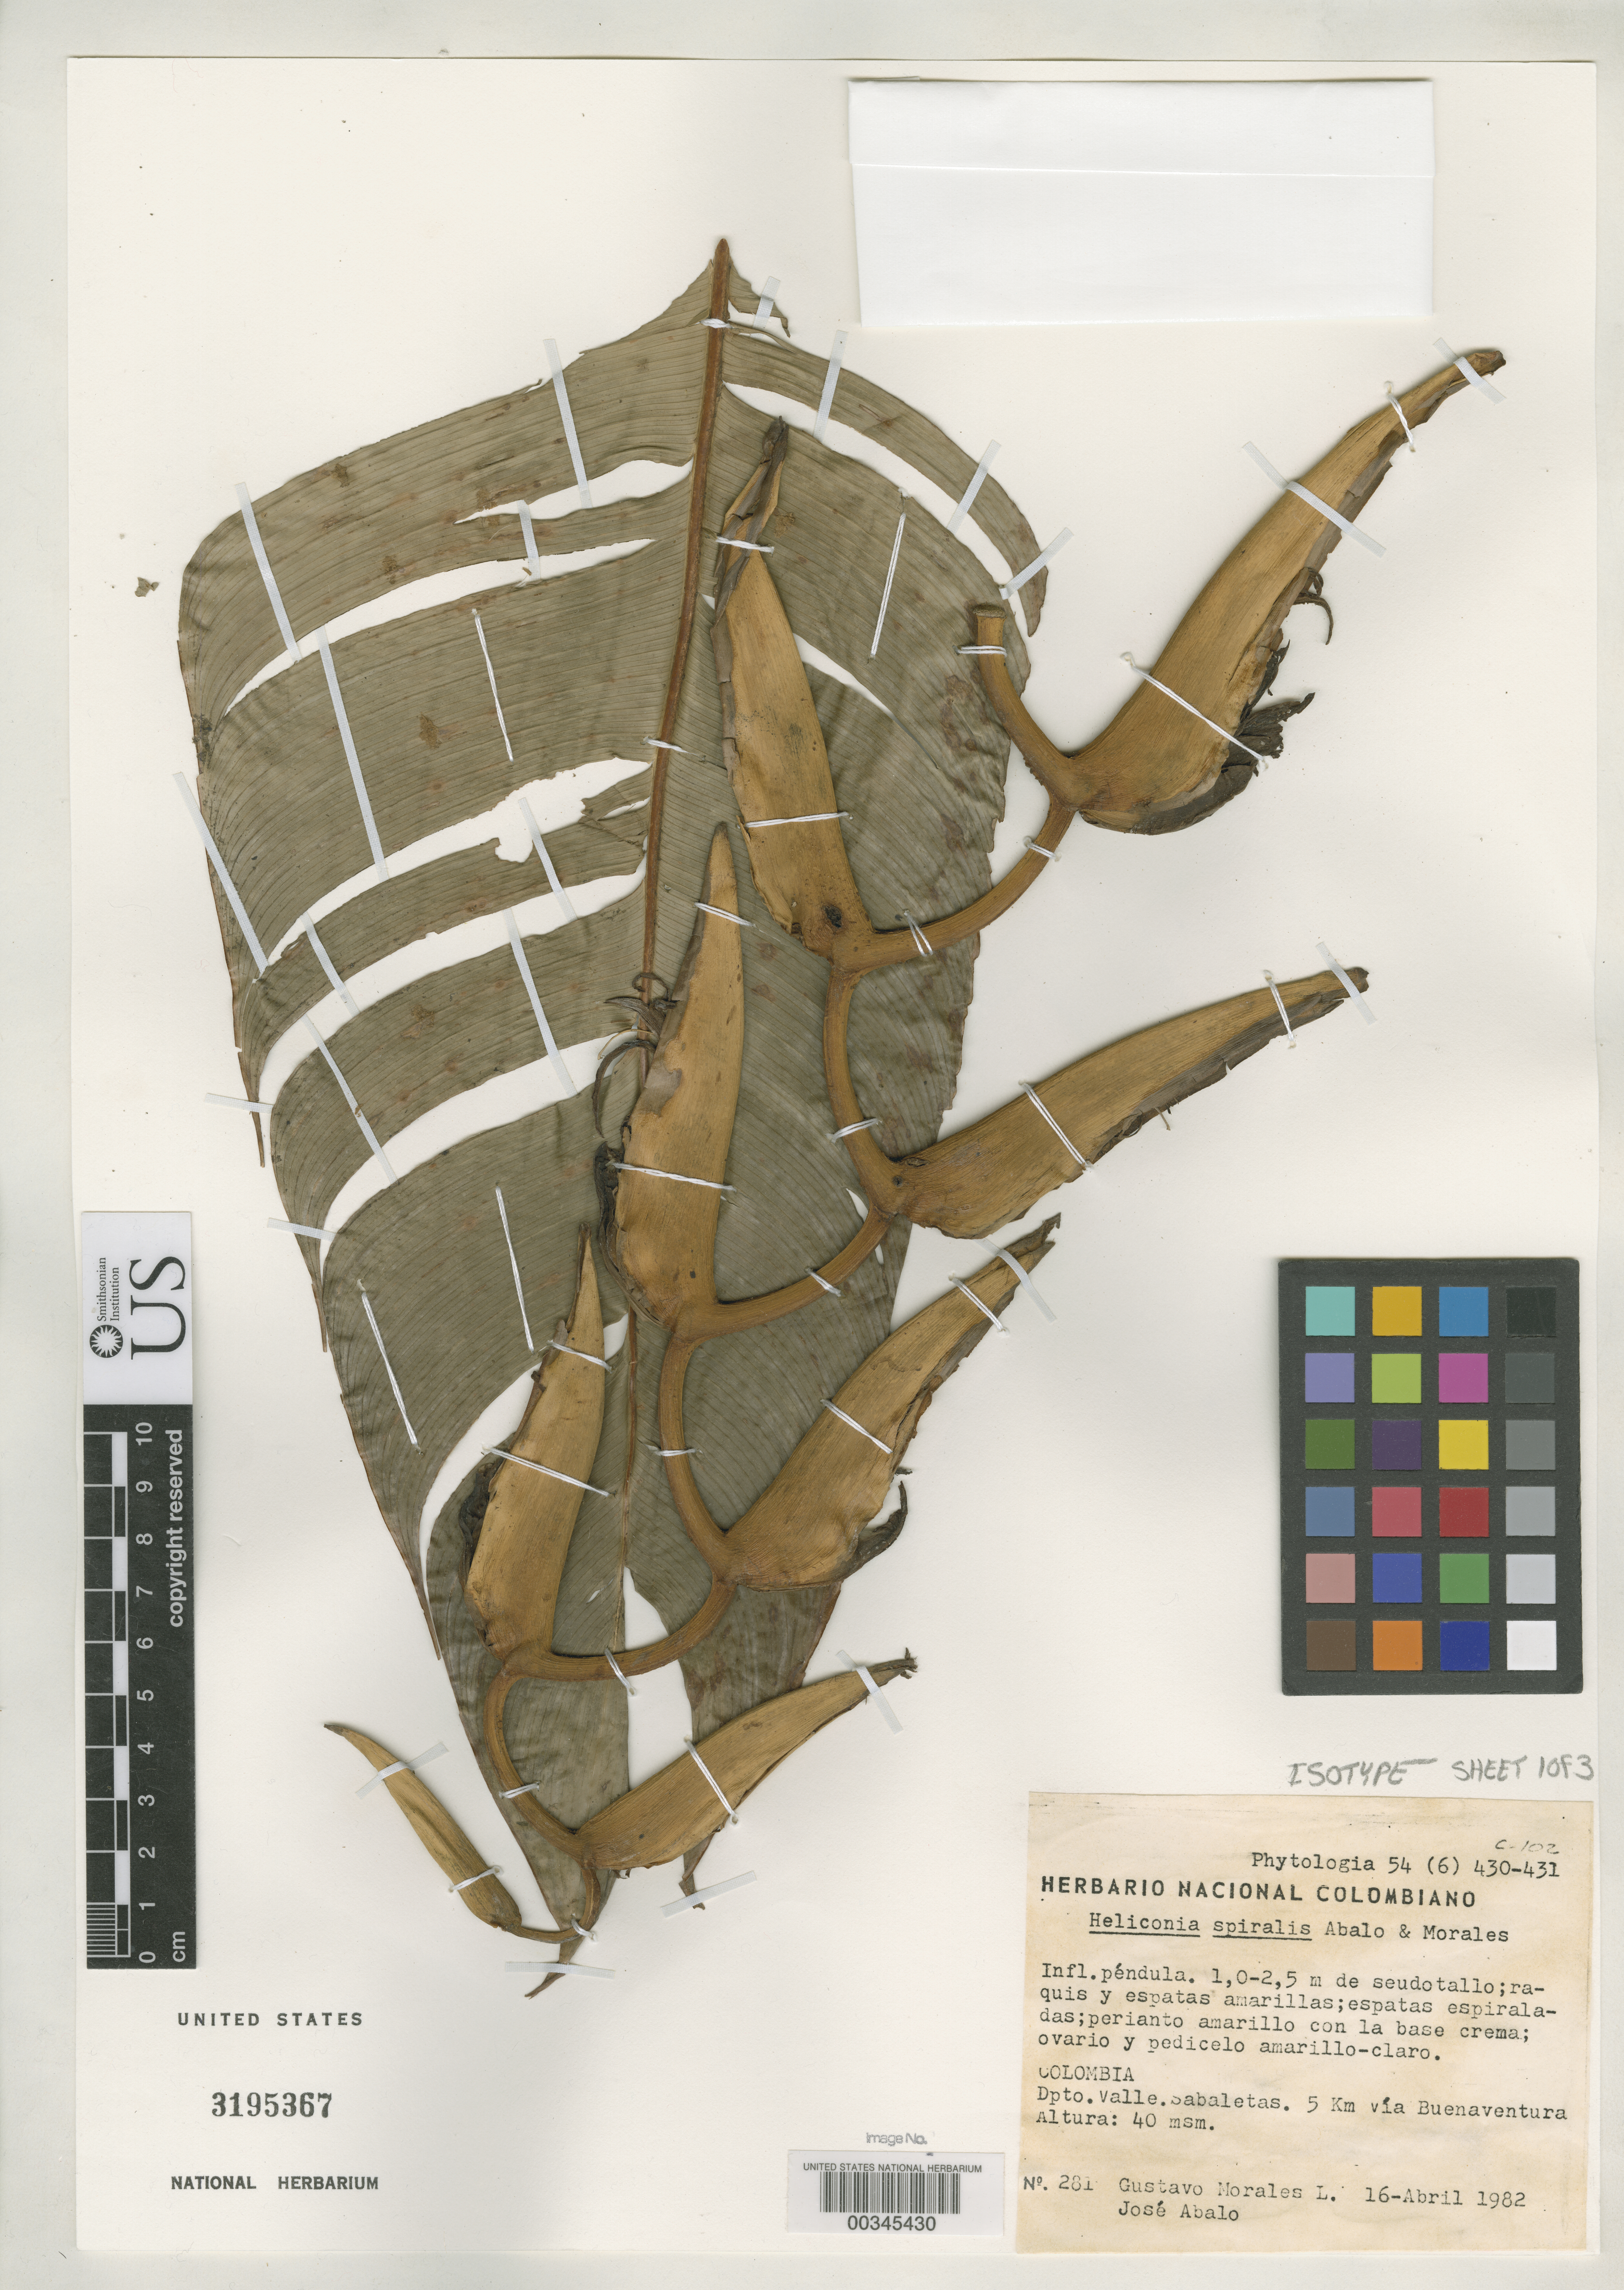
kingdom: Plantae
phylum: Tracheophyta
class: Liliopsida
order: Zingiberales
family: Heliconiaceae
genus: Heliconia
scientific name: Heliconia spiralis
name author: Abalo & G. Morales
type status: Isotype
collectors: G. Morales L. & J. E. Abalo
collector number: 281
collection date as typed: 16 Apr 1982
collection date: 1982-04-16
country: Colombia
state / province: Valle del Cauca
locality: Sabaletas, 5 km via Buena Ventura.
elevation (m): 40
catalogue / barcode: US 3195367